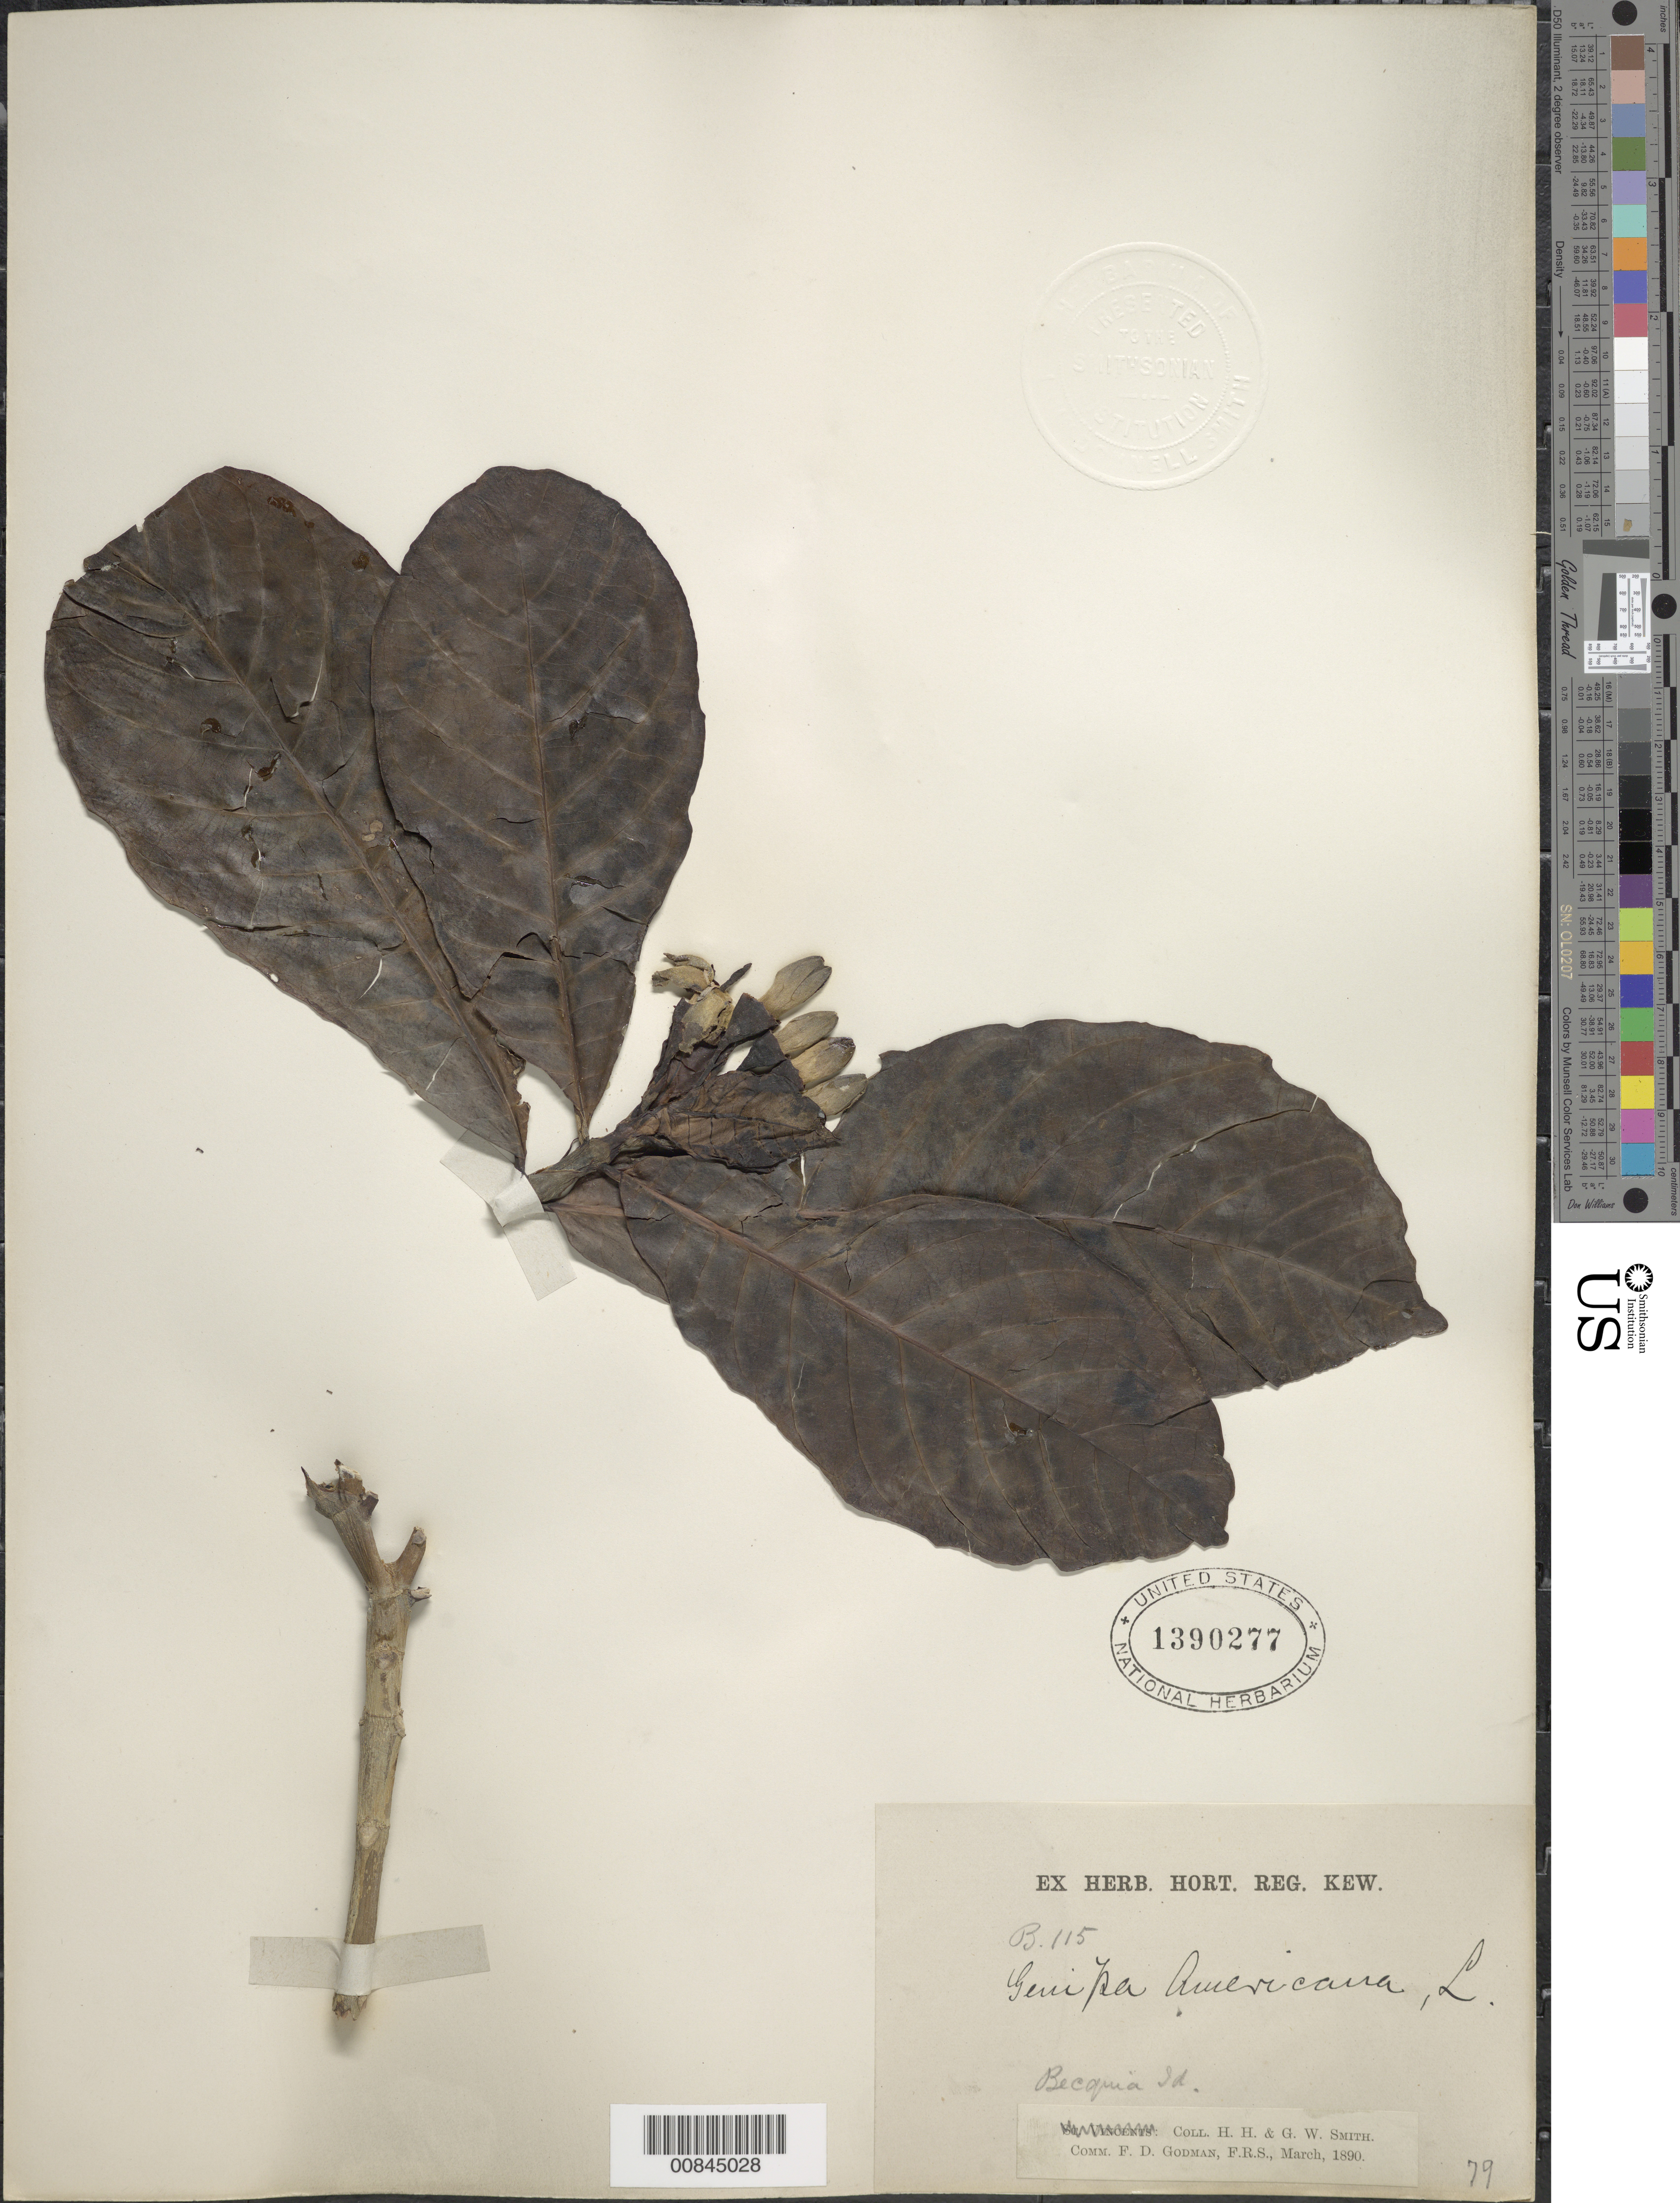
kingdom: Plantae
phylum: Tracheophyta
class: Magnoliopsida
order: Gentianales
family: Rubiaceae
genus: Genipa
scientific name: Genipa americana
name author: L.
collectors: Huron H. Smith, G. Smith & F. d. C. Godman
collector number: B.115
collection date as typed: Mar 1890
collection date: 1890-03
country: St. Vincent - Grenadines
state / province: Bequia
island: Bequia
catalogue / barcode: US 1390277